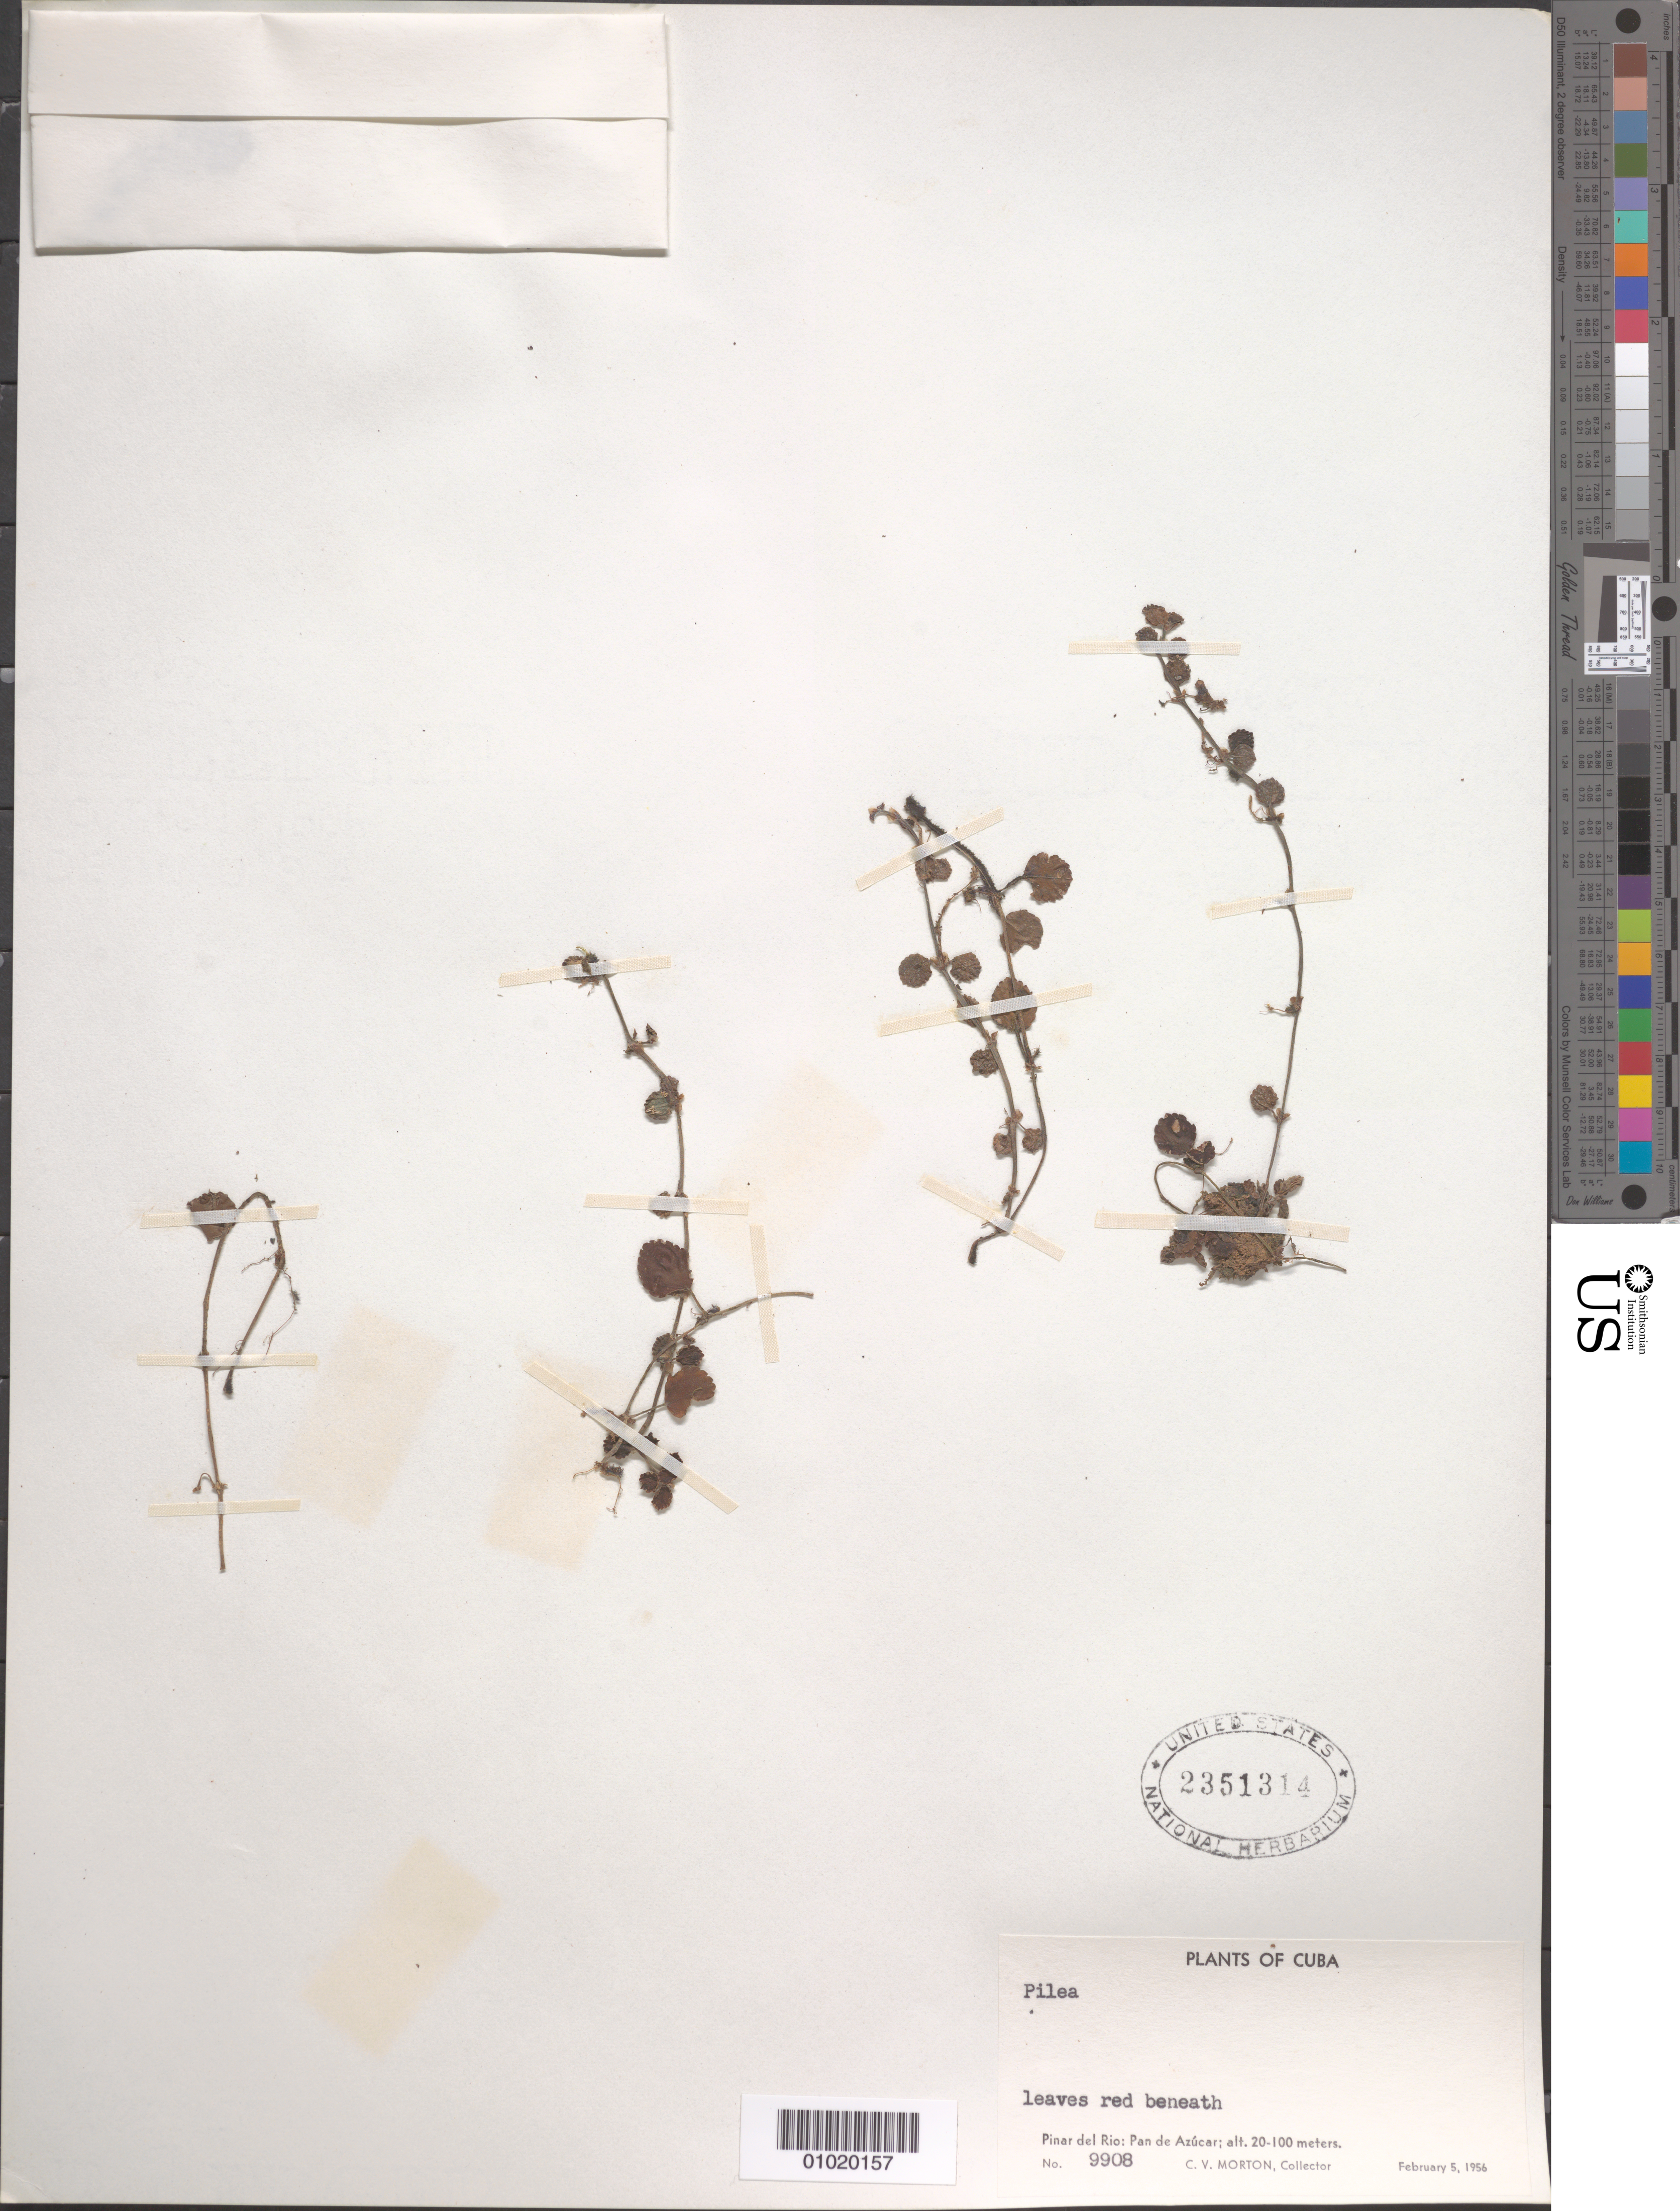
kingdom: Plantae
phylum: Tracheophyta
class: Magnoliopsida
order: Rosales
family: Urticaceae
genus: Pilea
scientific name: Pilea sp.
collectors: C. V. Morton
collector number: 9908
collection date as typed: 05 Feb 1956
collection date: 1956-02-05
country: Cuba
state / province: Pinar del Rio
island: Cuba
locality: Pan de Azucar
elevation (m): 20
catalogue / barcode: US 2351314